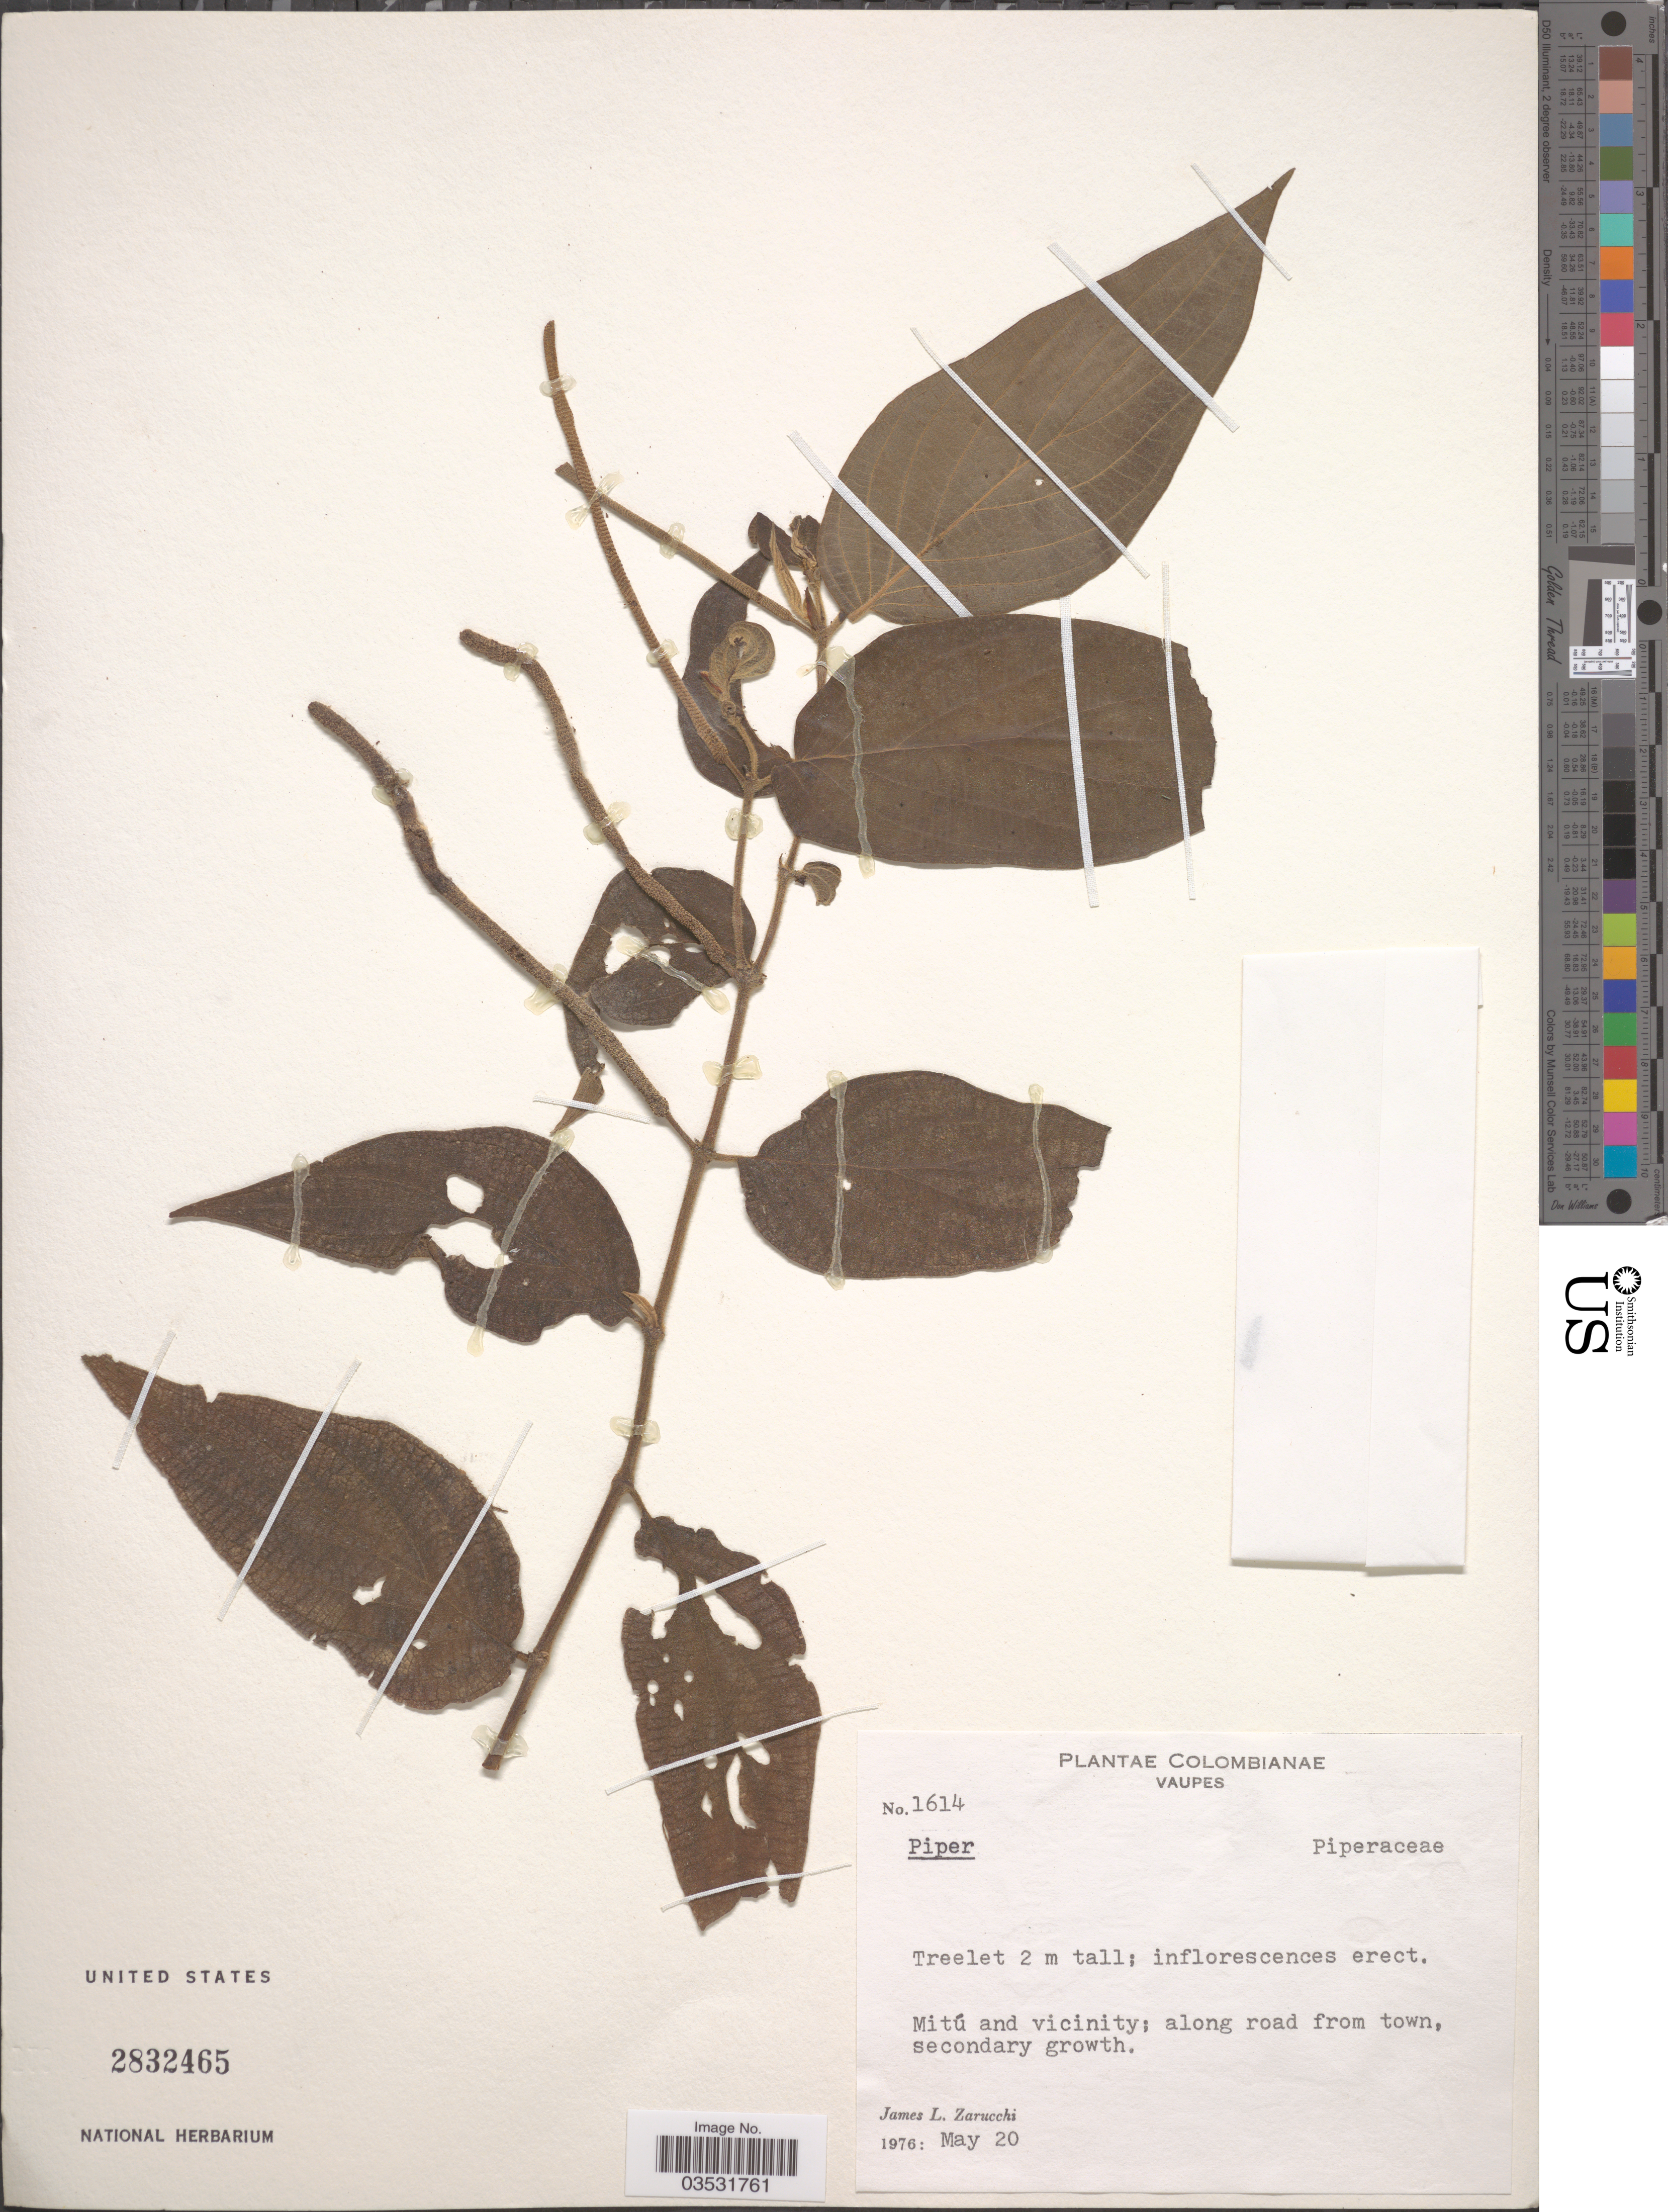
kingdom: Plantae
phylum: Tracheophyta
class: Magnoliopsida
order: Piperales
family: Piperaceae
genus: Piper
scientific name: Piper sp.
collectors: J. L. Zarucchi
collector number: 1614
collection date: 1976-05-20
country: Colombia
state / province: Vaupés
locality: Mitú and vicinity; along road from town.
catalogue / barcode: US 2832465